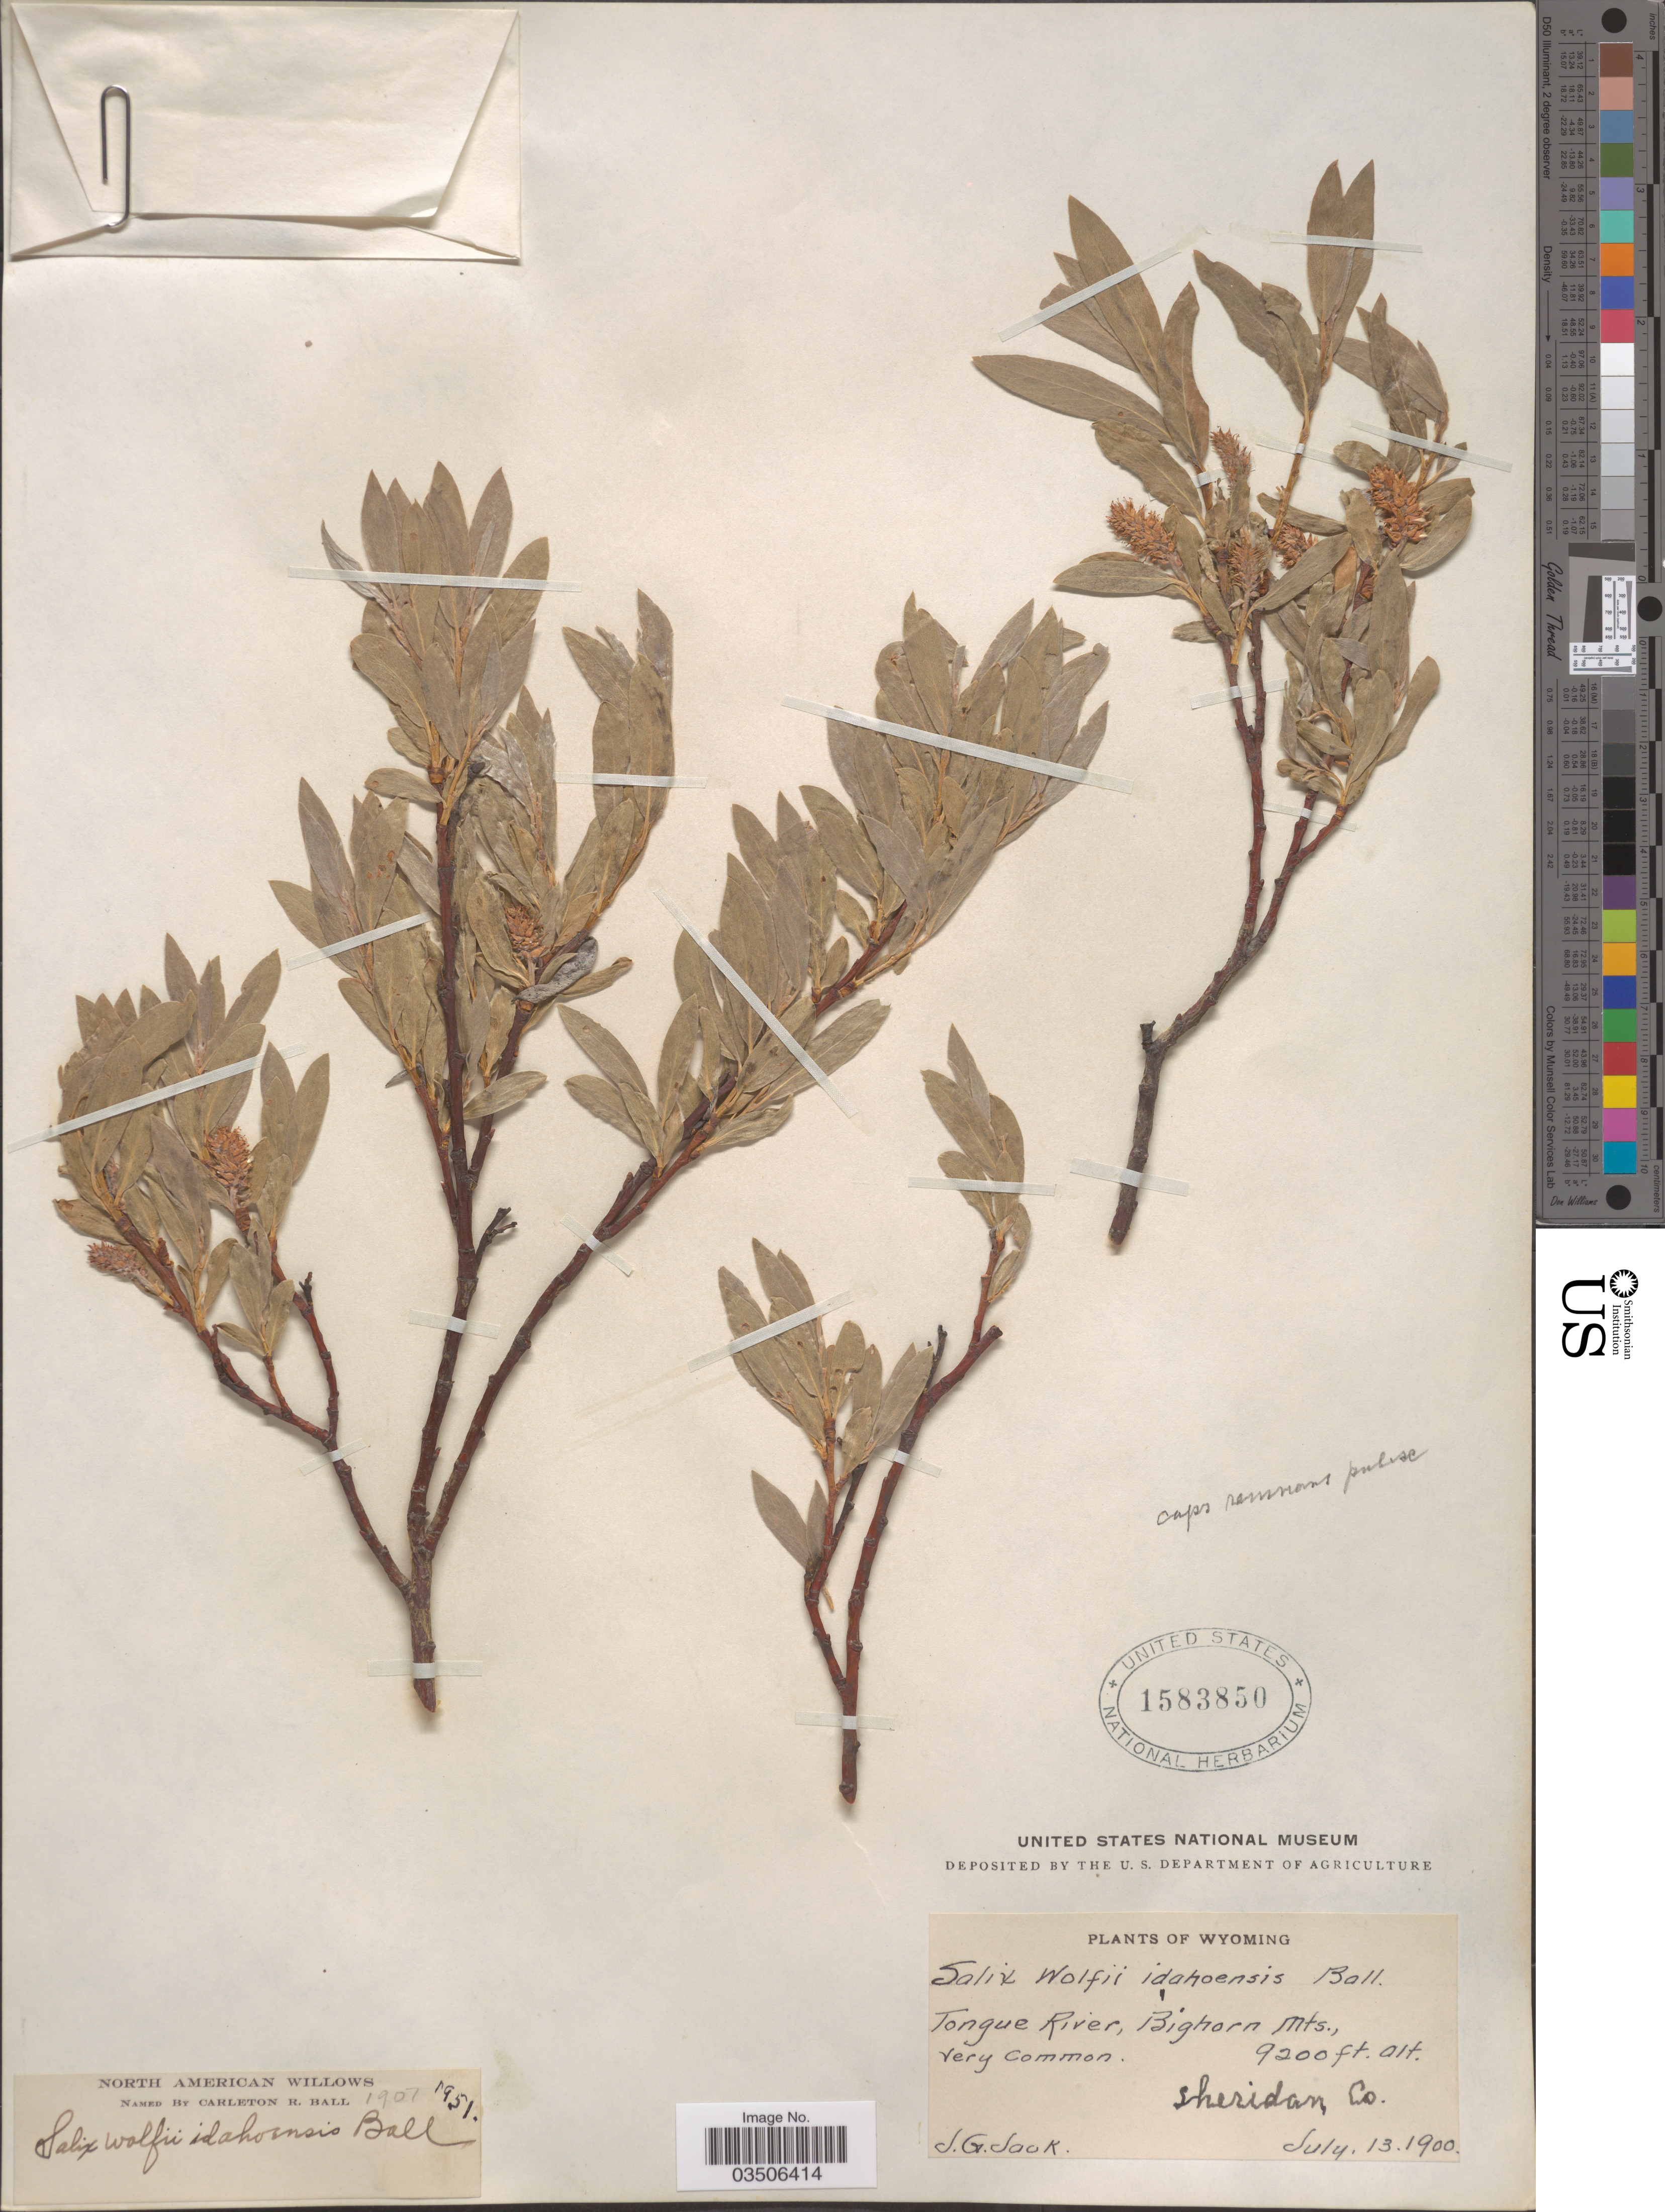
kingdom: Plantae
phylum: Tracheophyta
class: Magnoliopsida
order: Malpighiales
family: Salicaceae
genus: Salix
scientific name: Salix wolfii var. idahoensis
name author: C.R. Ball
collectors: J. G. Jack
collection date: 1900-07-13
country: United States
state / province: Wyoming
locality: Tongue River, Bighorn Mts., Sheridan Co.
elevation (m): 2804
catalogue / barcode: US 1583850